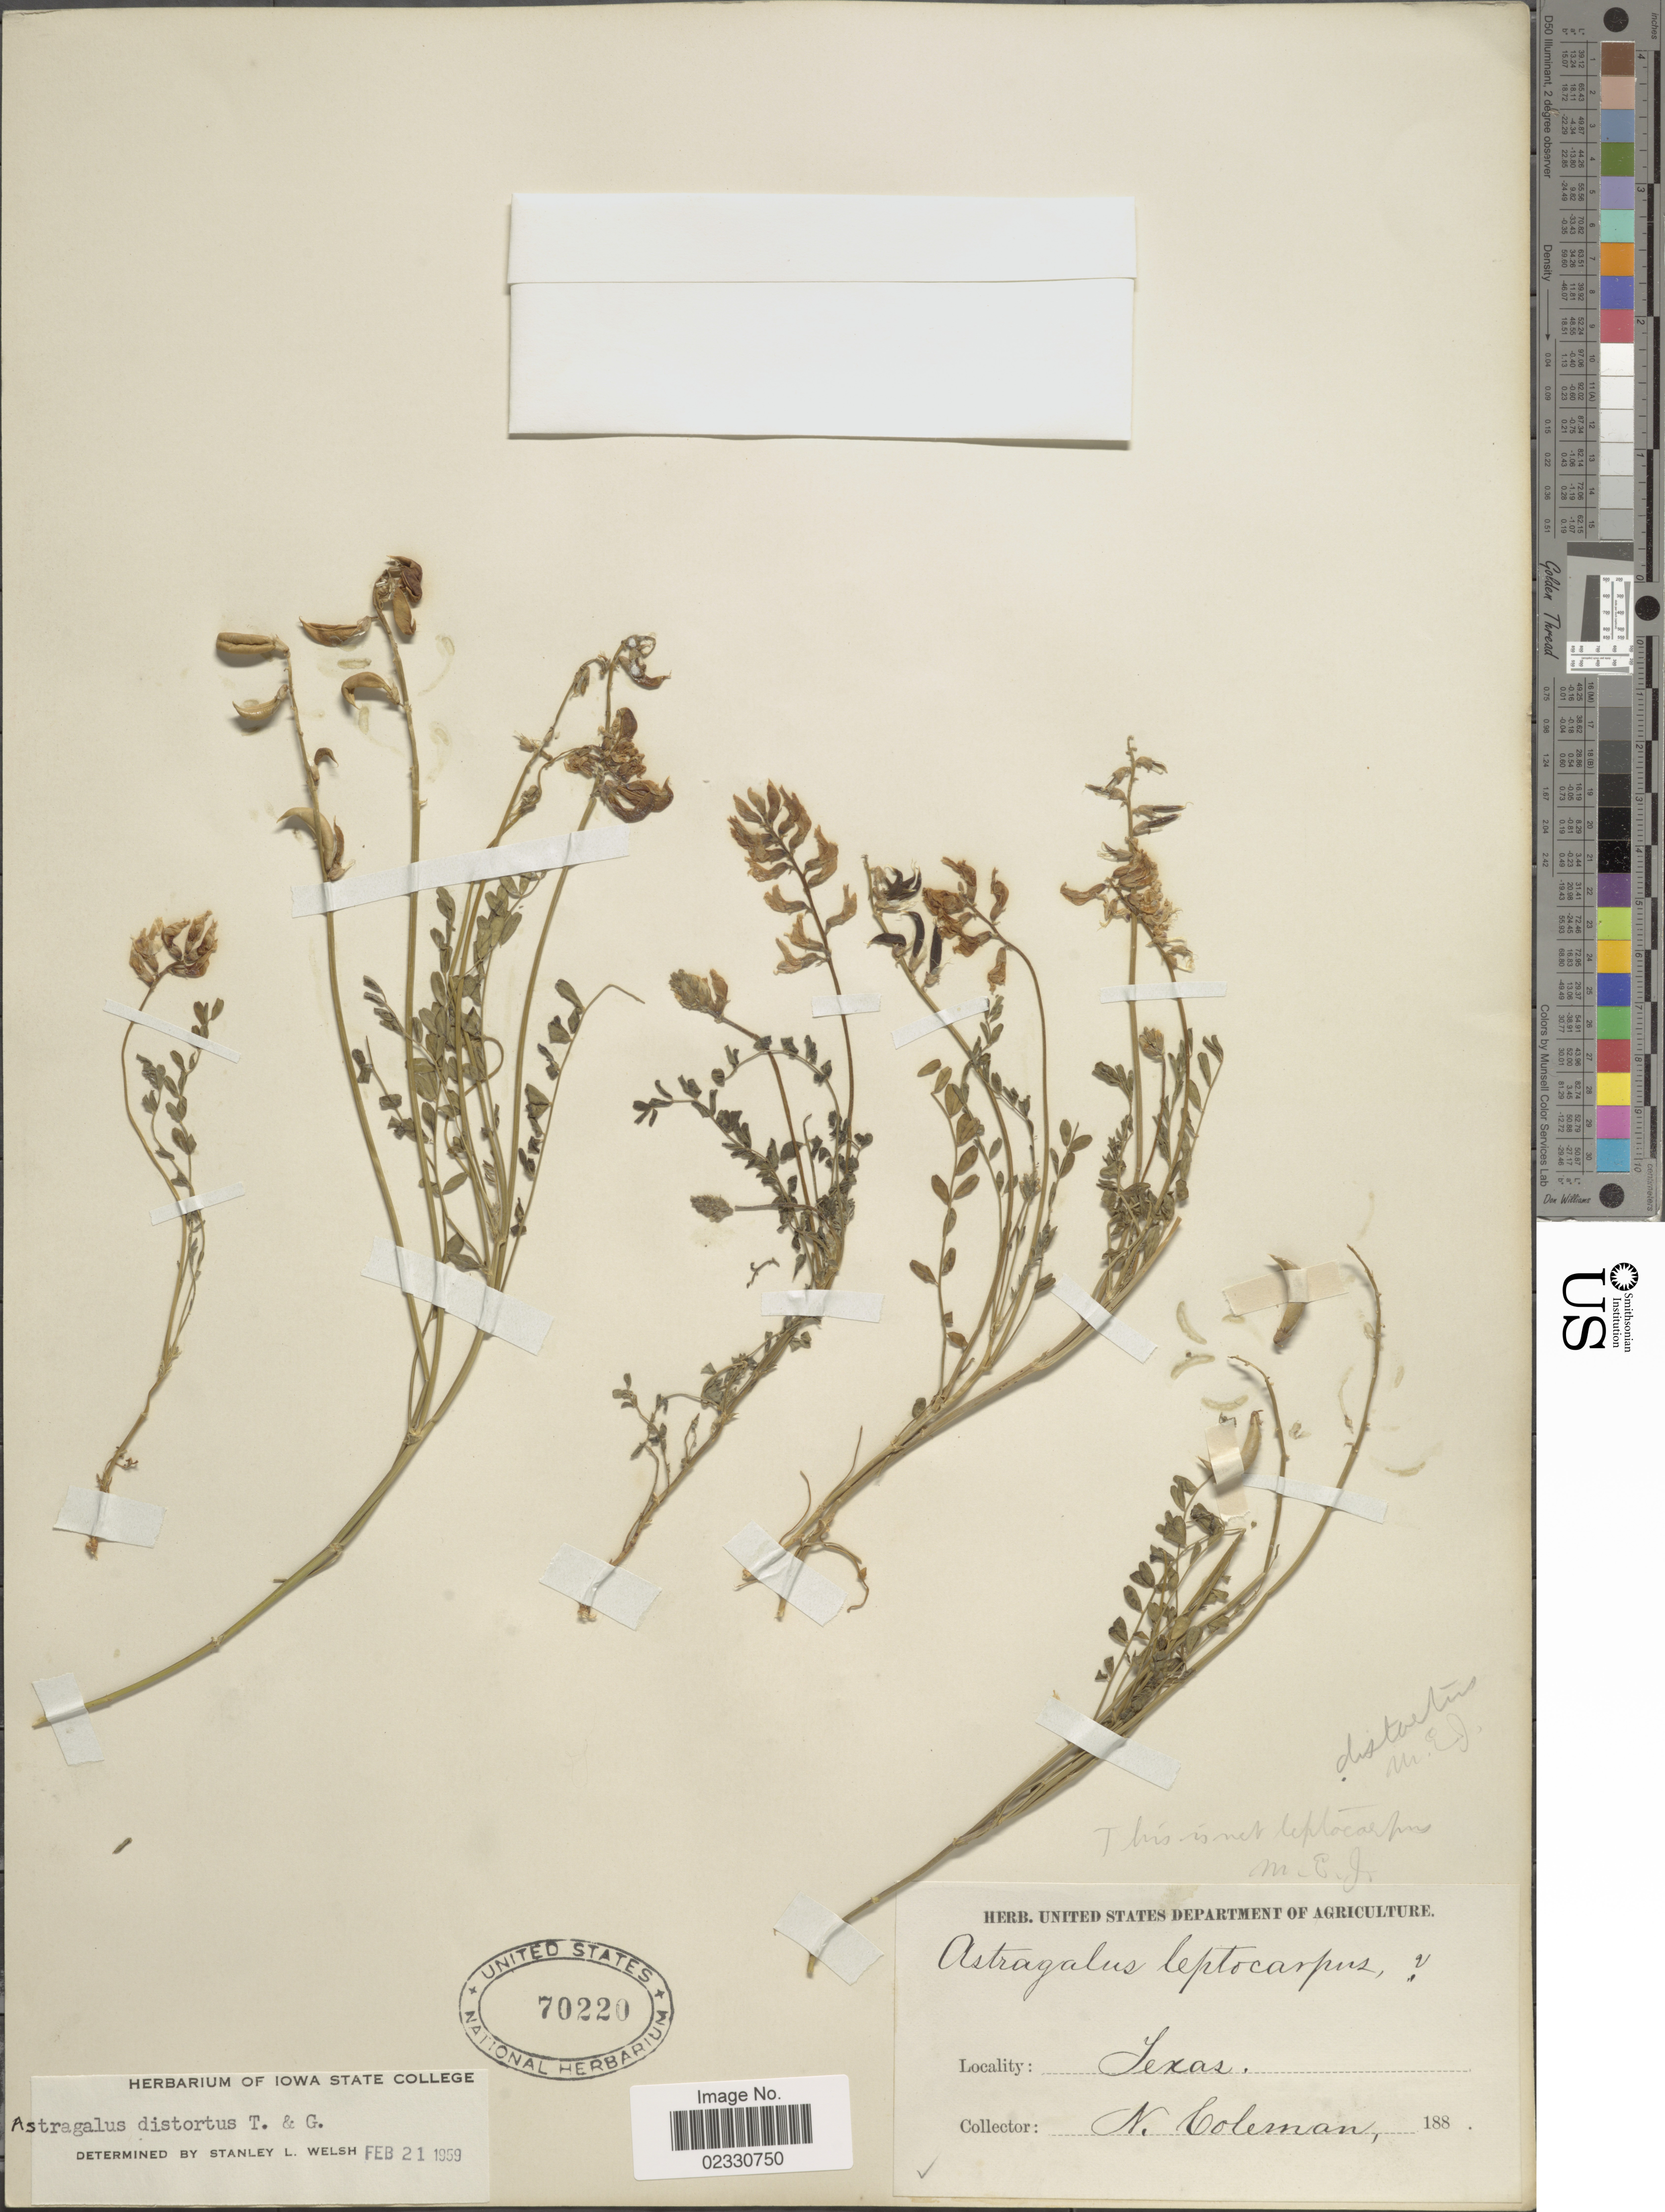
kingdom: Plantae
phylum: Tracheophyta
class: Magnoliopsida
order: Fabales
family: Fabaceae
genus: Astragalus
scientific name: Astragalus distortus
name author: Torr. & A. Gray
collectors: N. Coleman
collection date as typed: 188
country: United States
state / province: Texas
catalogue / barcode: US 70220